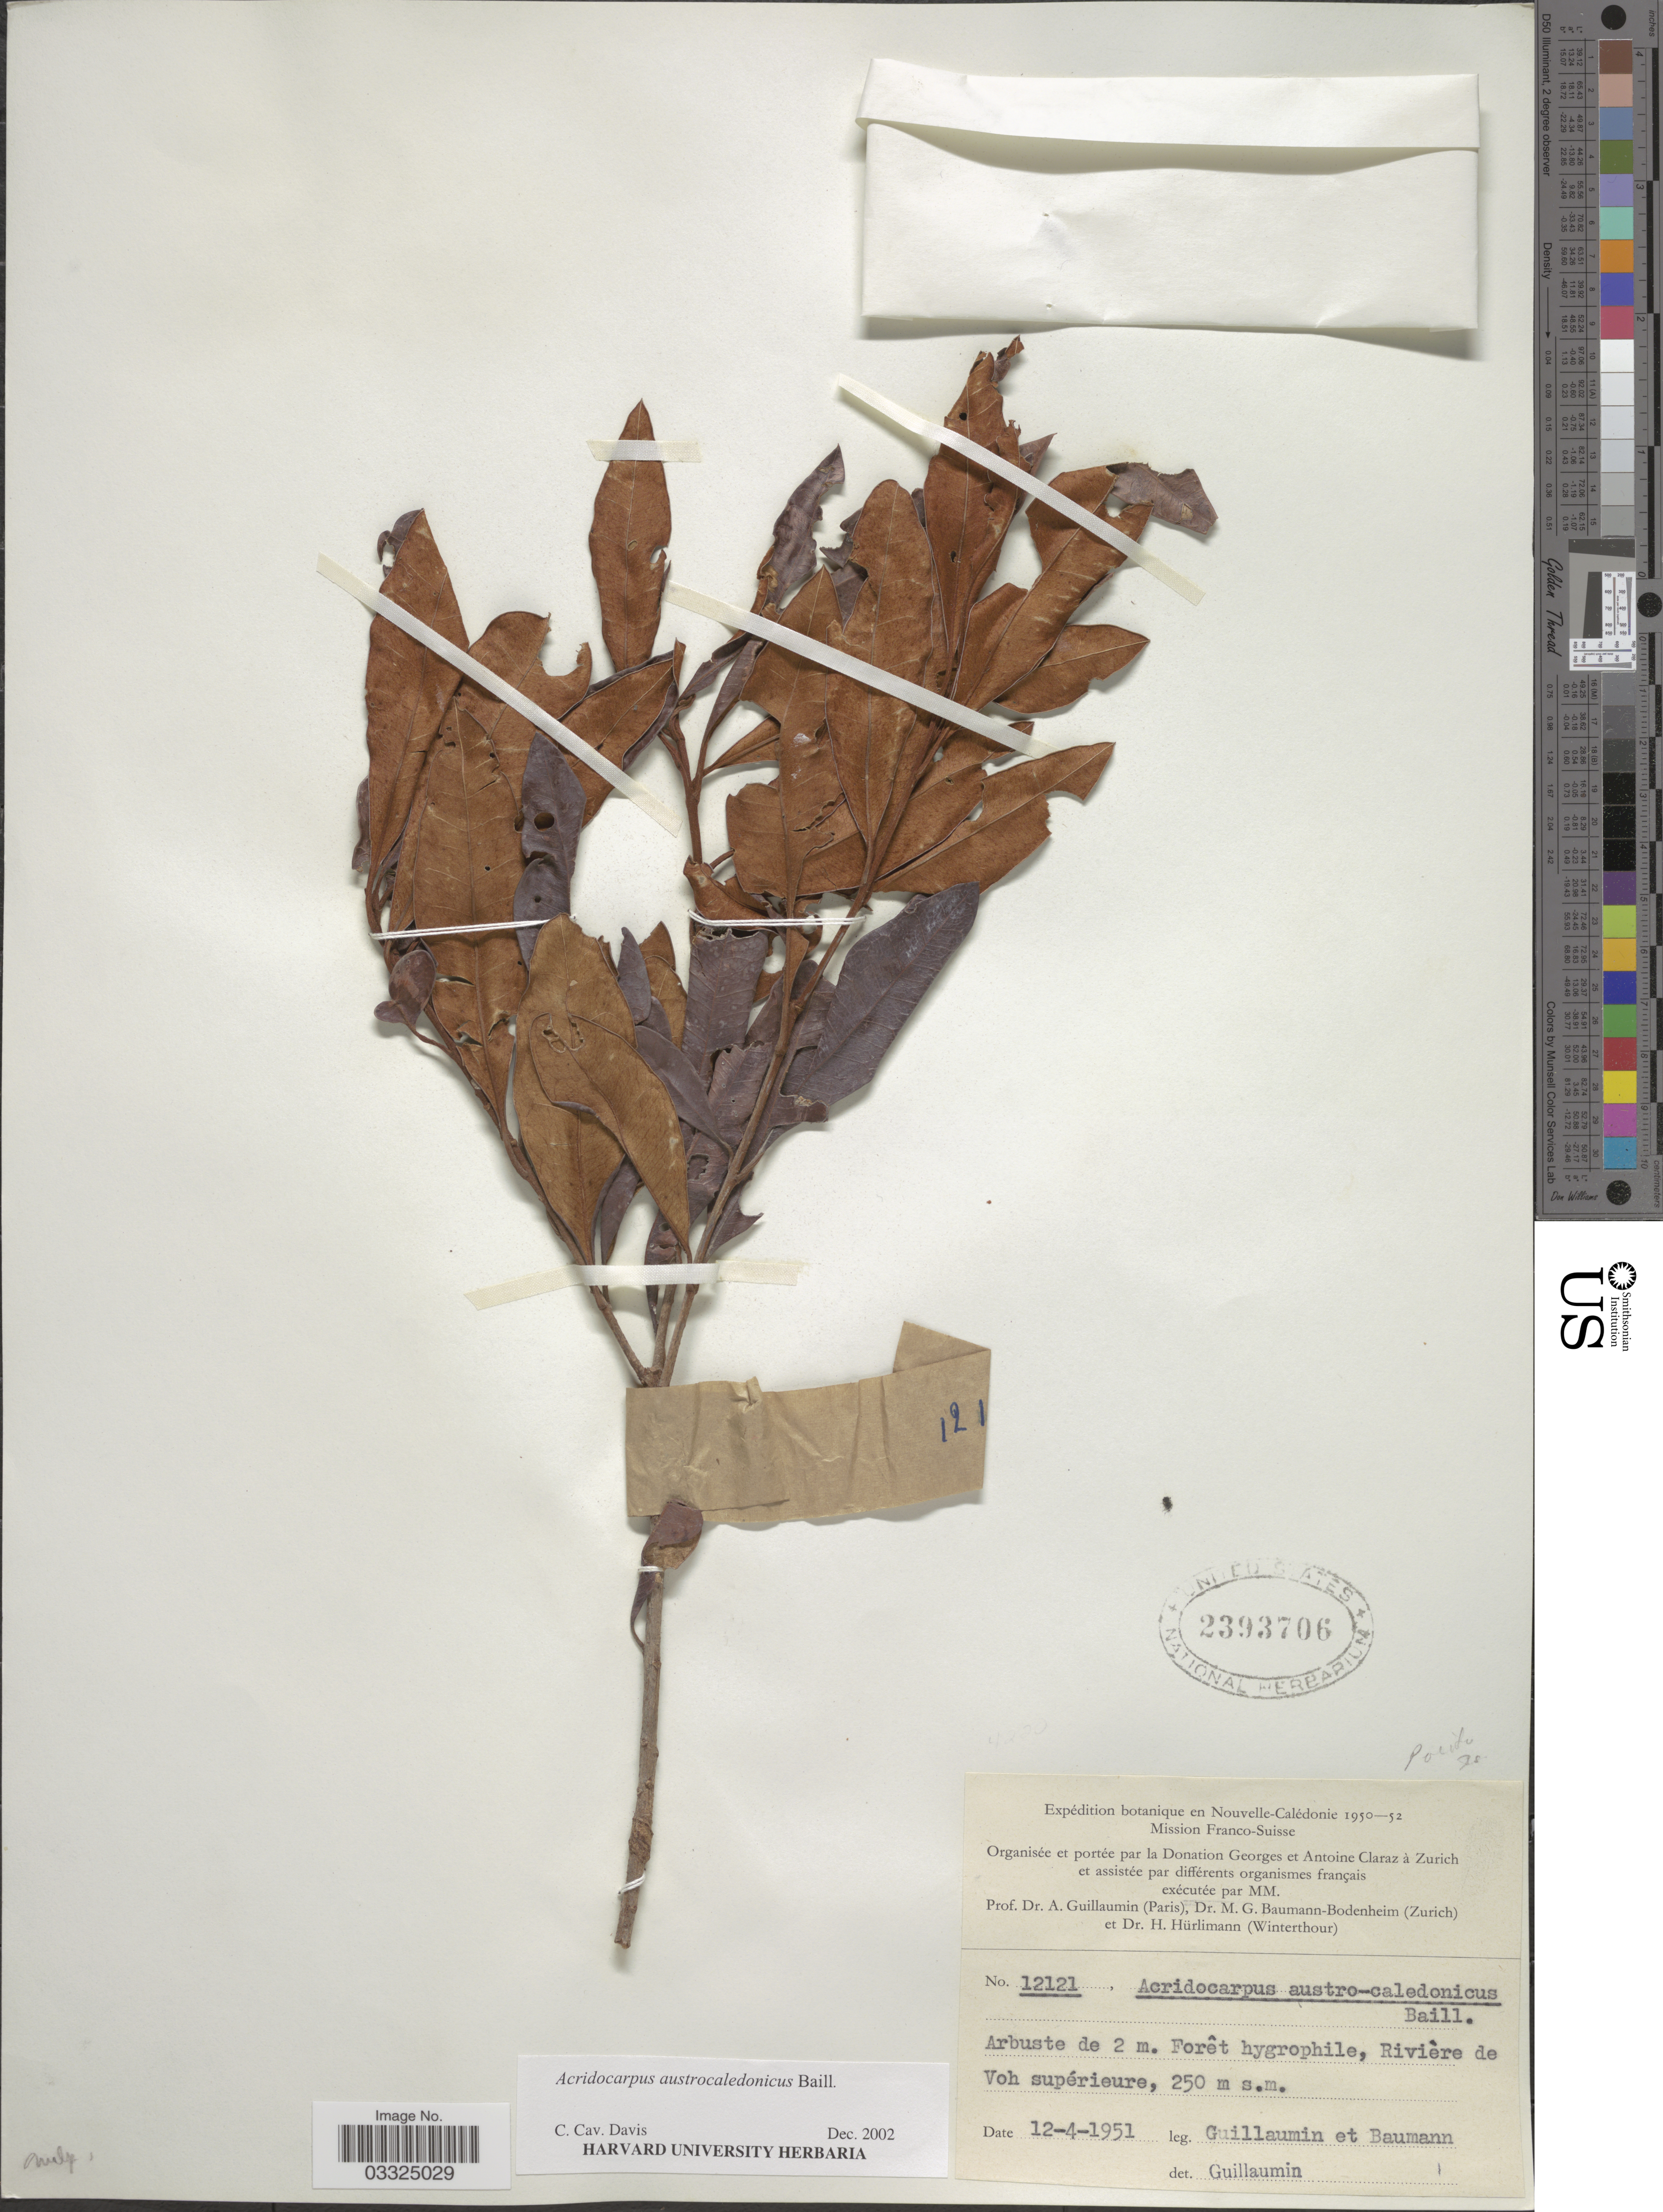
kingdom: Plantae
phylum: Tracheophyta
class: Magnoliopsida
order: Malpighiales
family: Malpighiaceae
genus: Acridocarpus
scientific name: Acridocarpus austrocaledonicus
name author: Baill.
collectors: A. Guillaumin & M. G. Baumann-Bodenheim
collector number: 12121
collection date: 1951-04-12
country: New Caledonia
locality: Nouvelle-Calédonie. Rivière de Voh supérieure.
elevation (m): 250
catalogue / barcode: US 2393706